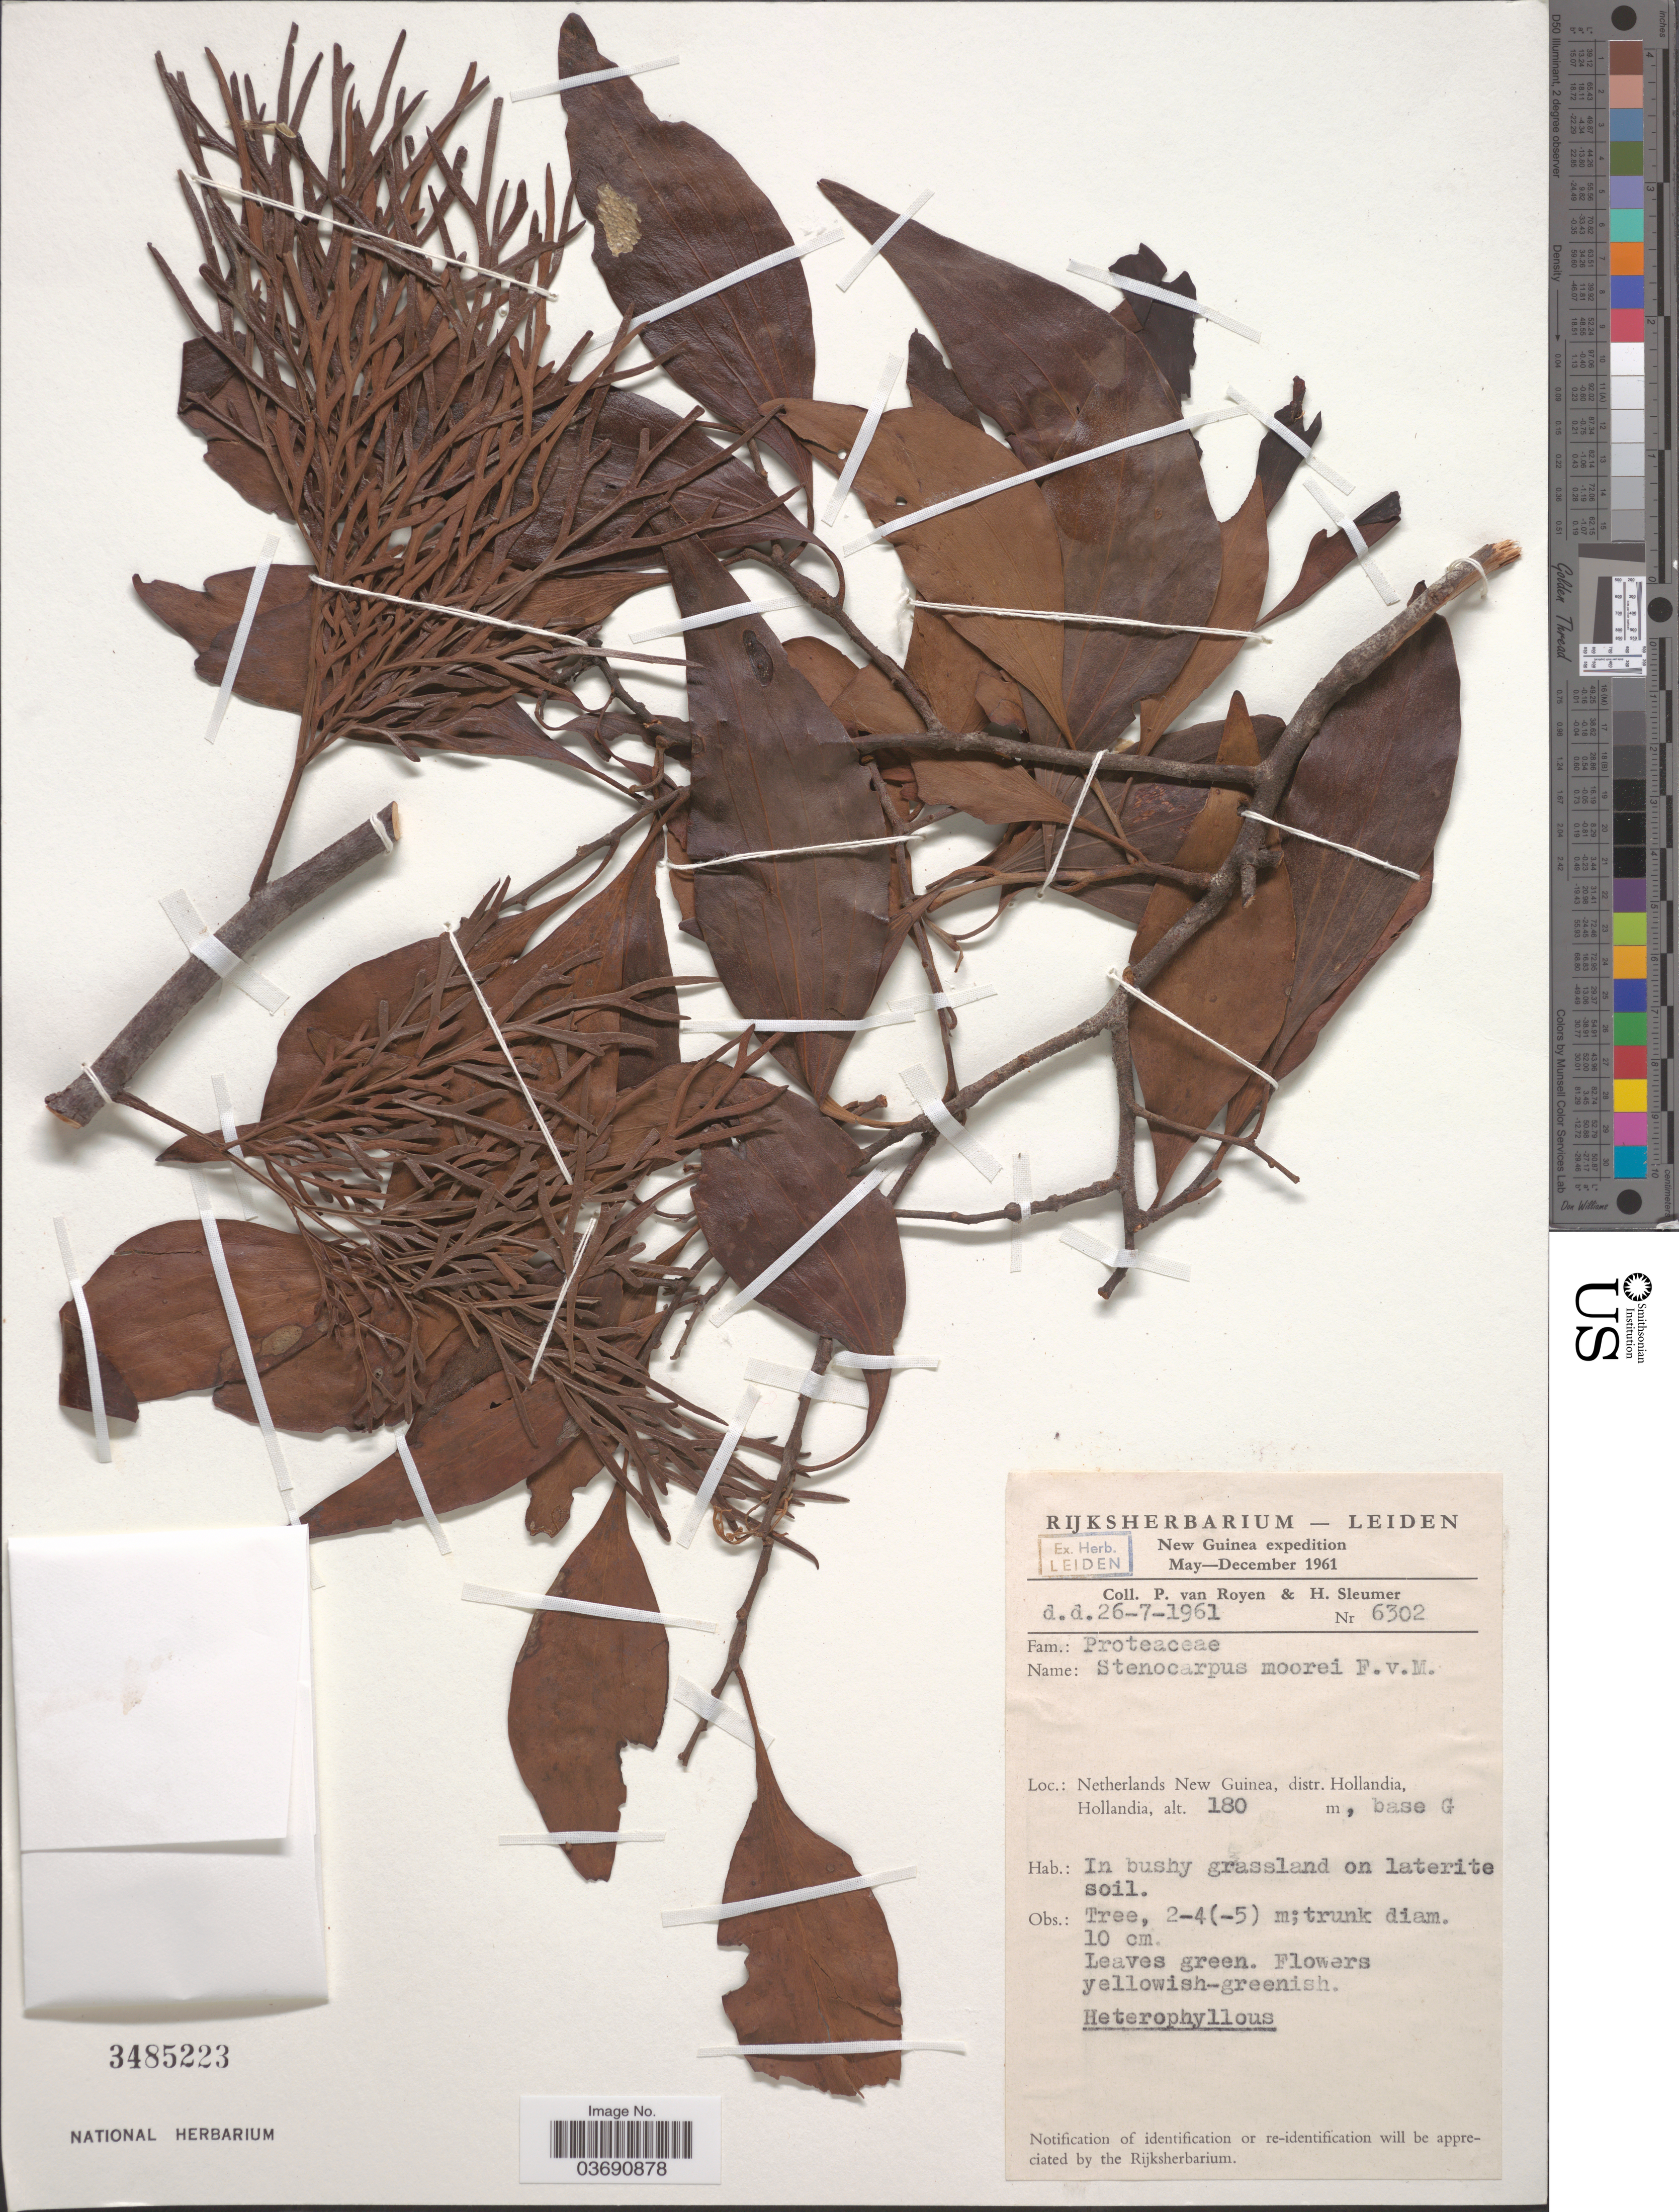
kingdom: Plantae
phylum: Tracheophyta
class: Magnoliopsida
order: Proteales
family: Proteaceae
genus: Stenocarpus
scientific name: Stenocarpus moorei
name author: F. Muell.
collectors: P. van Royen & H. O. Sleumer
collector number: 6302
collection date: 1961-07-26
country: Indonesia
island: New Guinea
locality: Netherlands New Guinea, distr. Hollandia, Hollandia, base G.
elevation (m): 180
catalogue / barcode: US 3485223